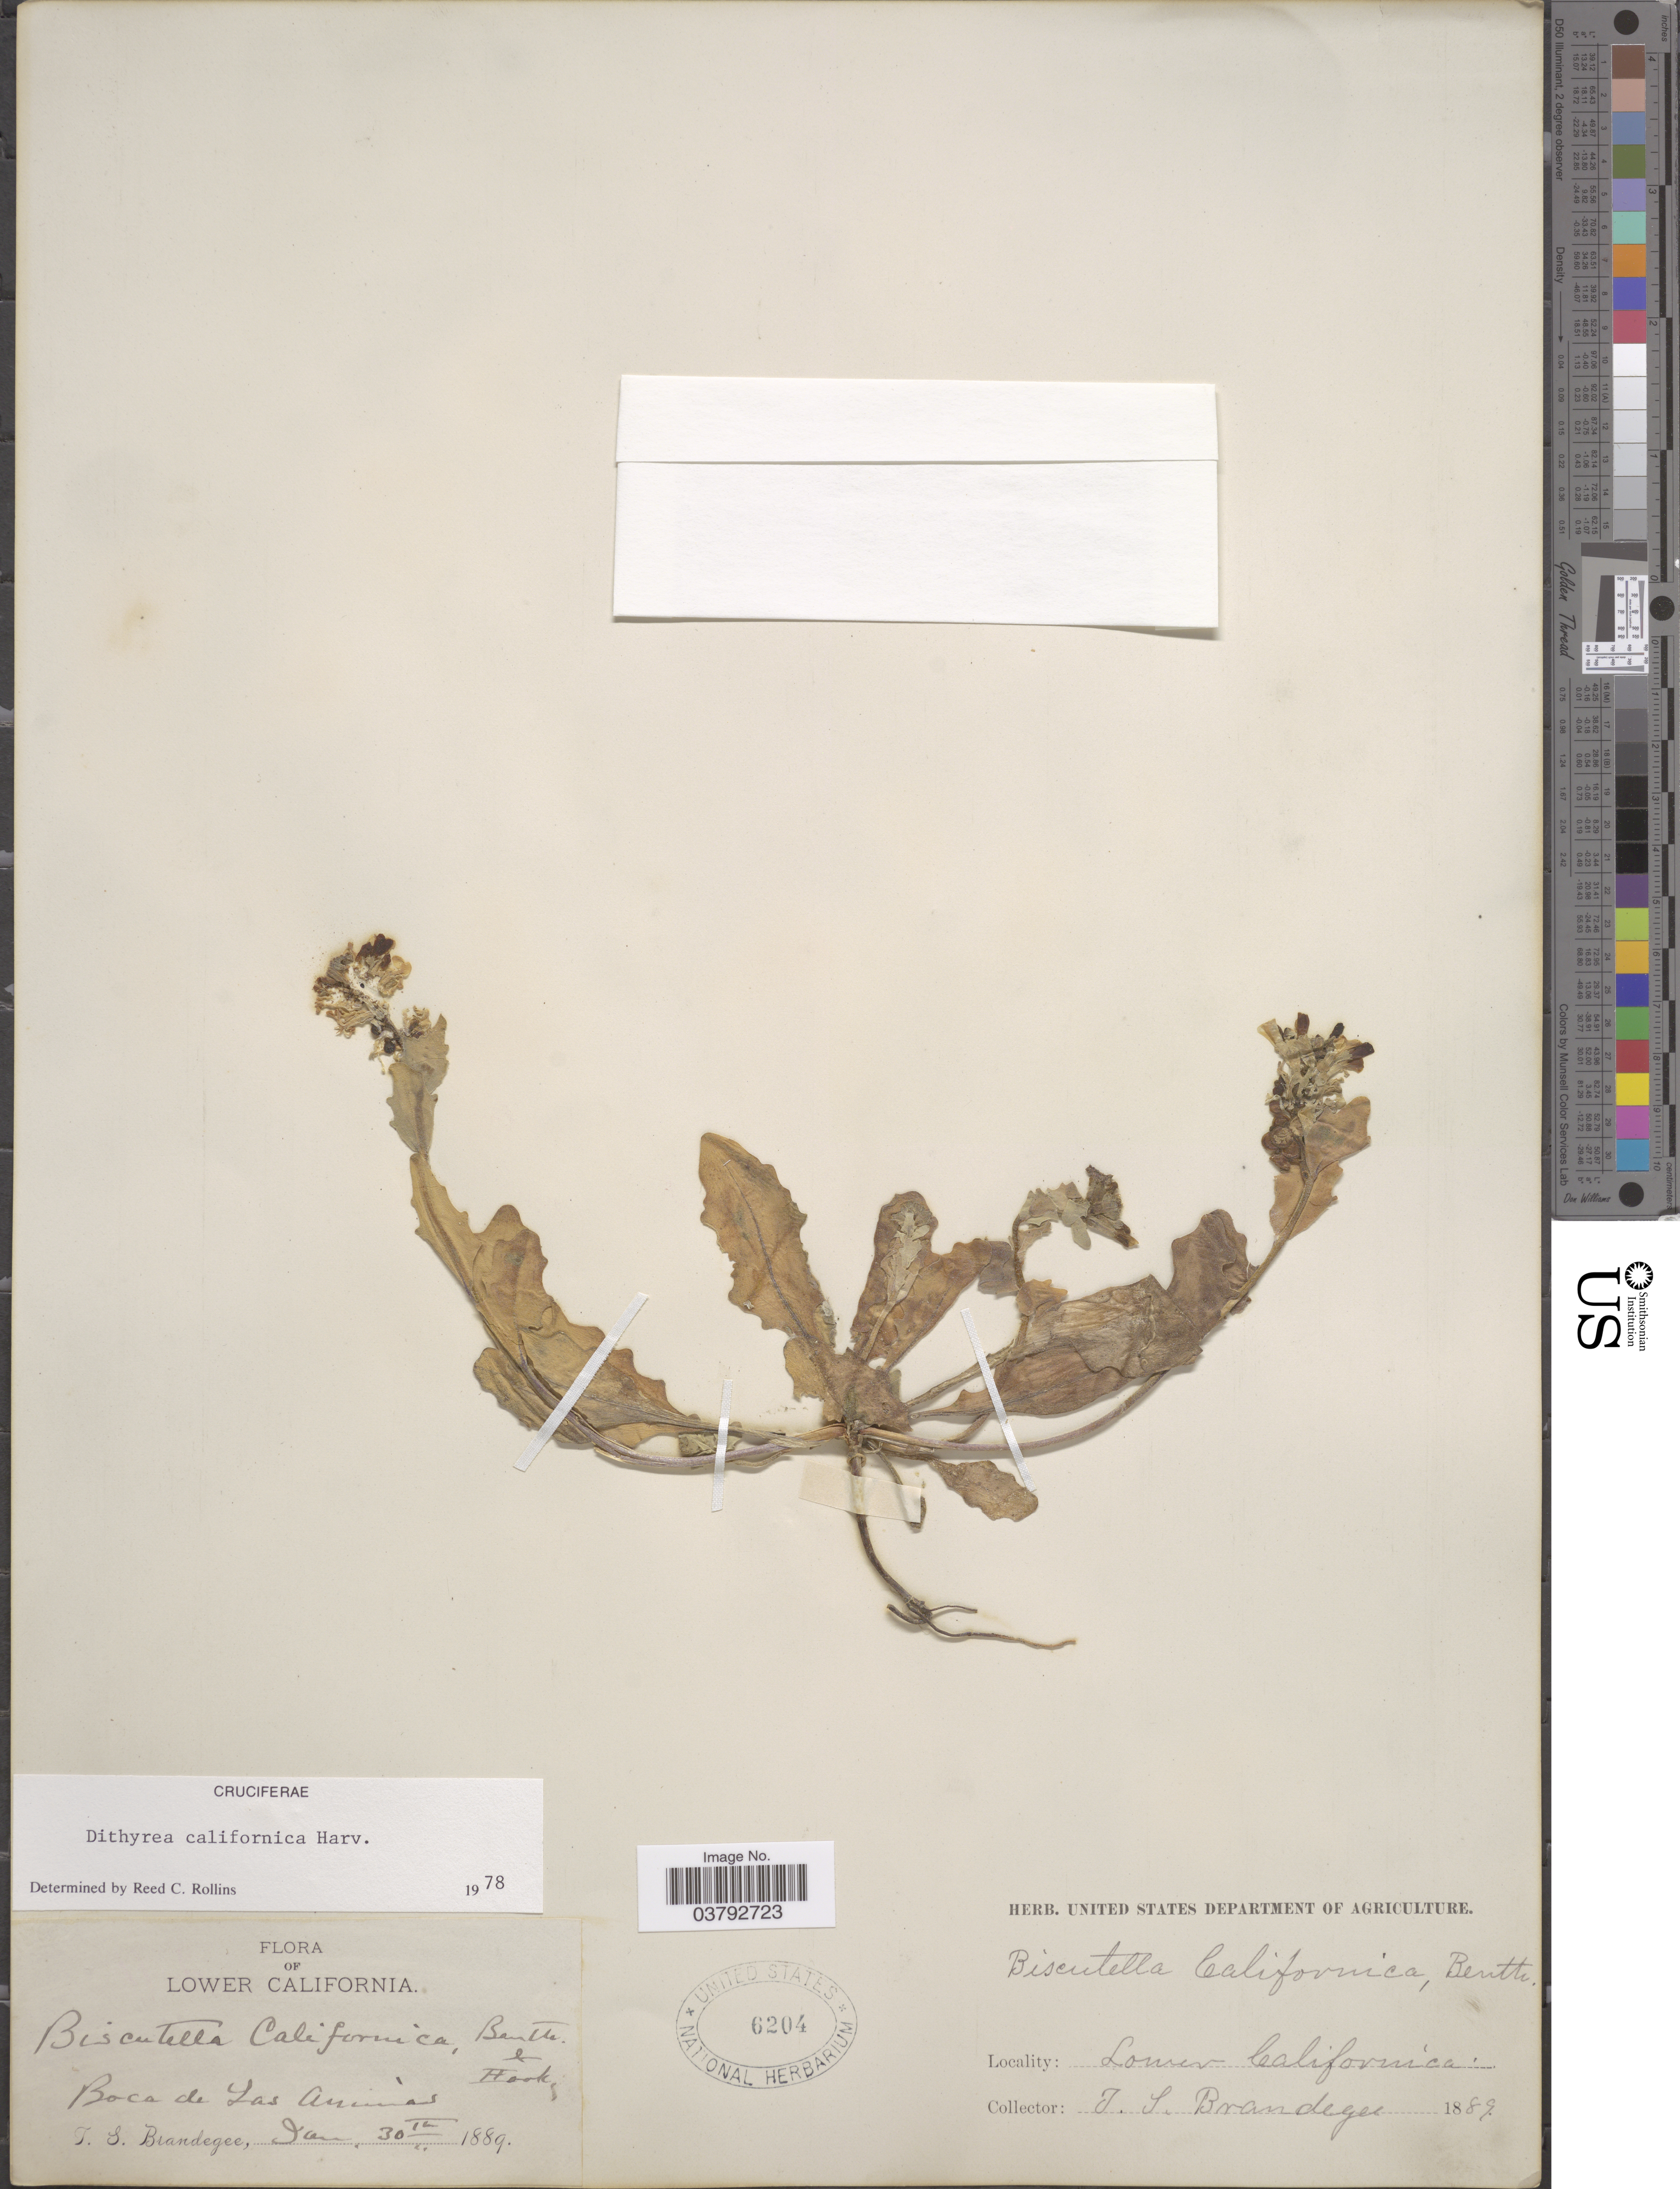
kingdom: Plantae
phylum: Tracheophyta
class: Magnoliopsida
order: Brassicales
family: Brassicaceae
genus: Dithyrea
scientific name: Dithyrea californica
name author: Harv.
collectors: T. S. Brandegee (herbarium)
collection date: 1889-01-30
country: Mexico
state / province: Baja California Sur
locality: Lower California. Boca de Las Animàs.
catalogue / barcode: US 6204